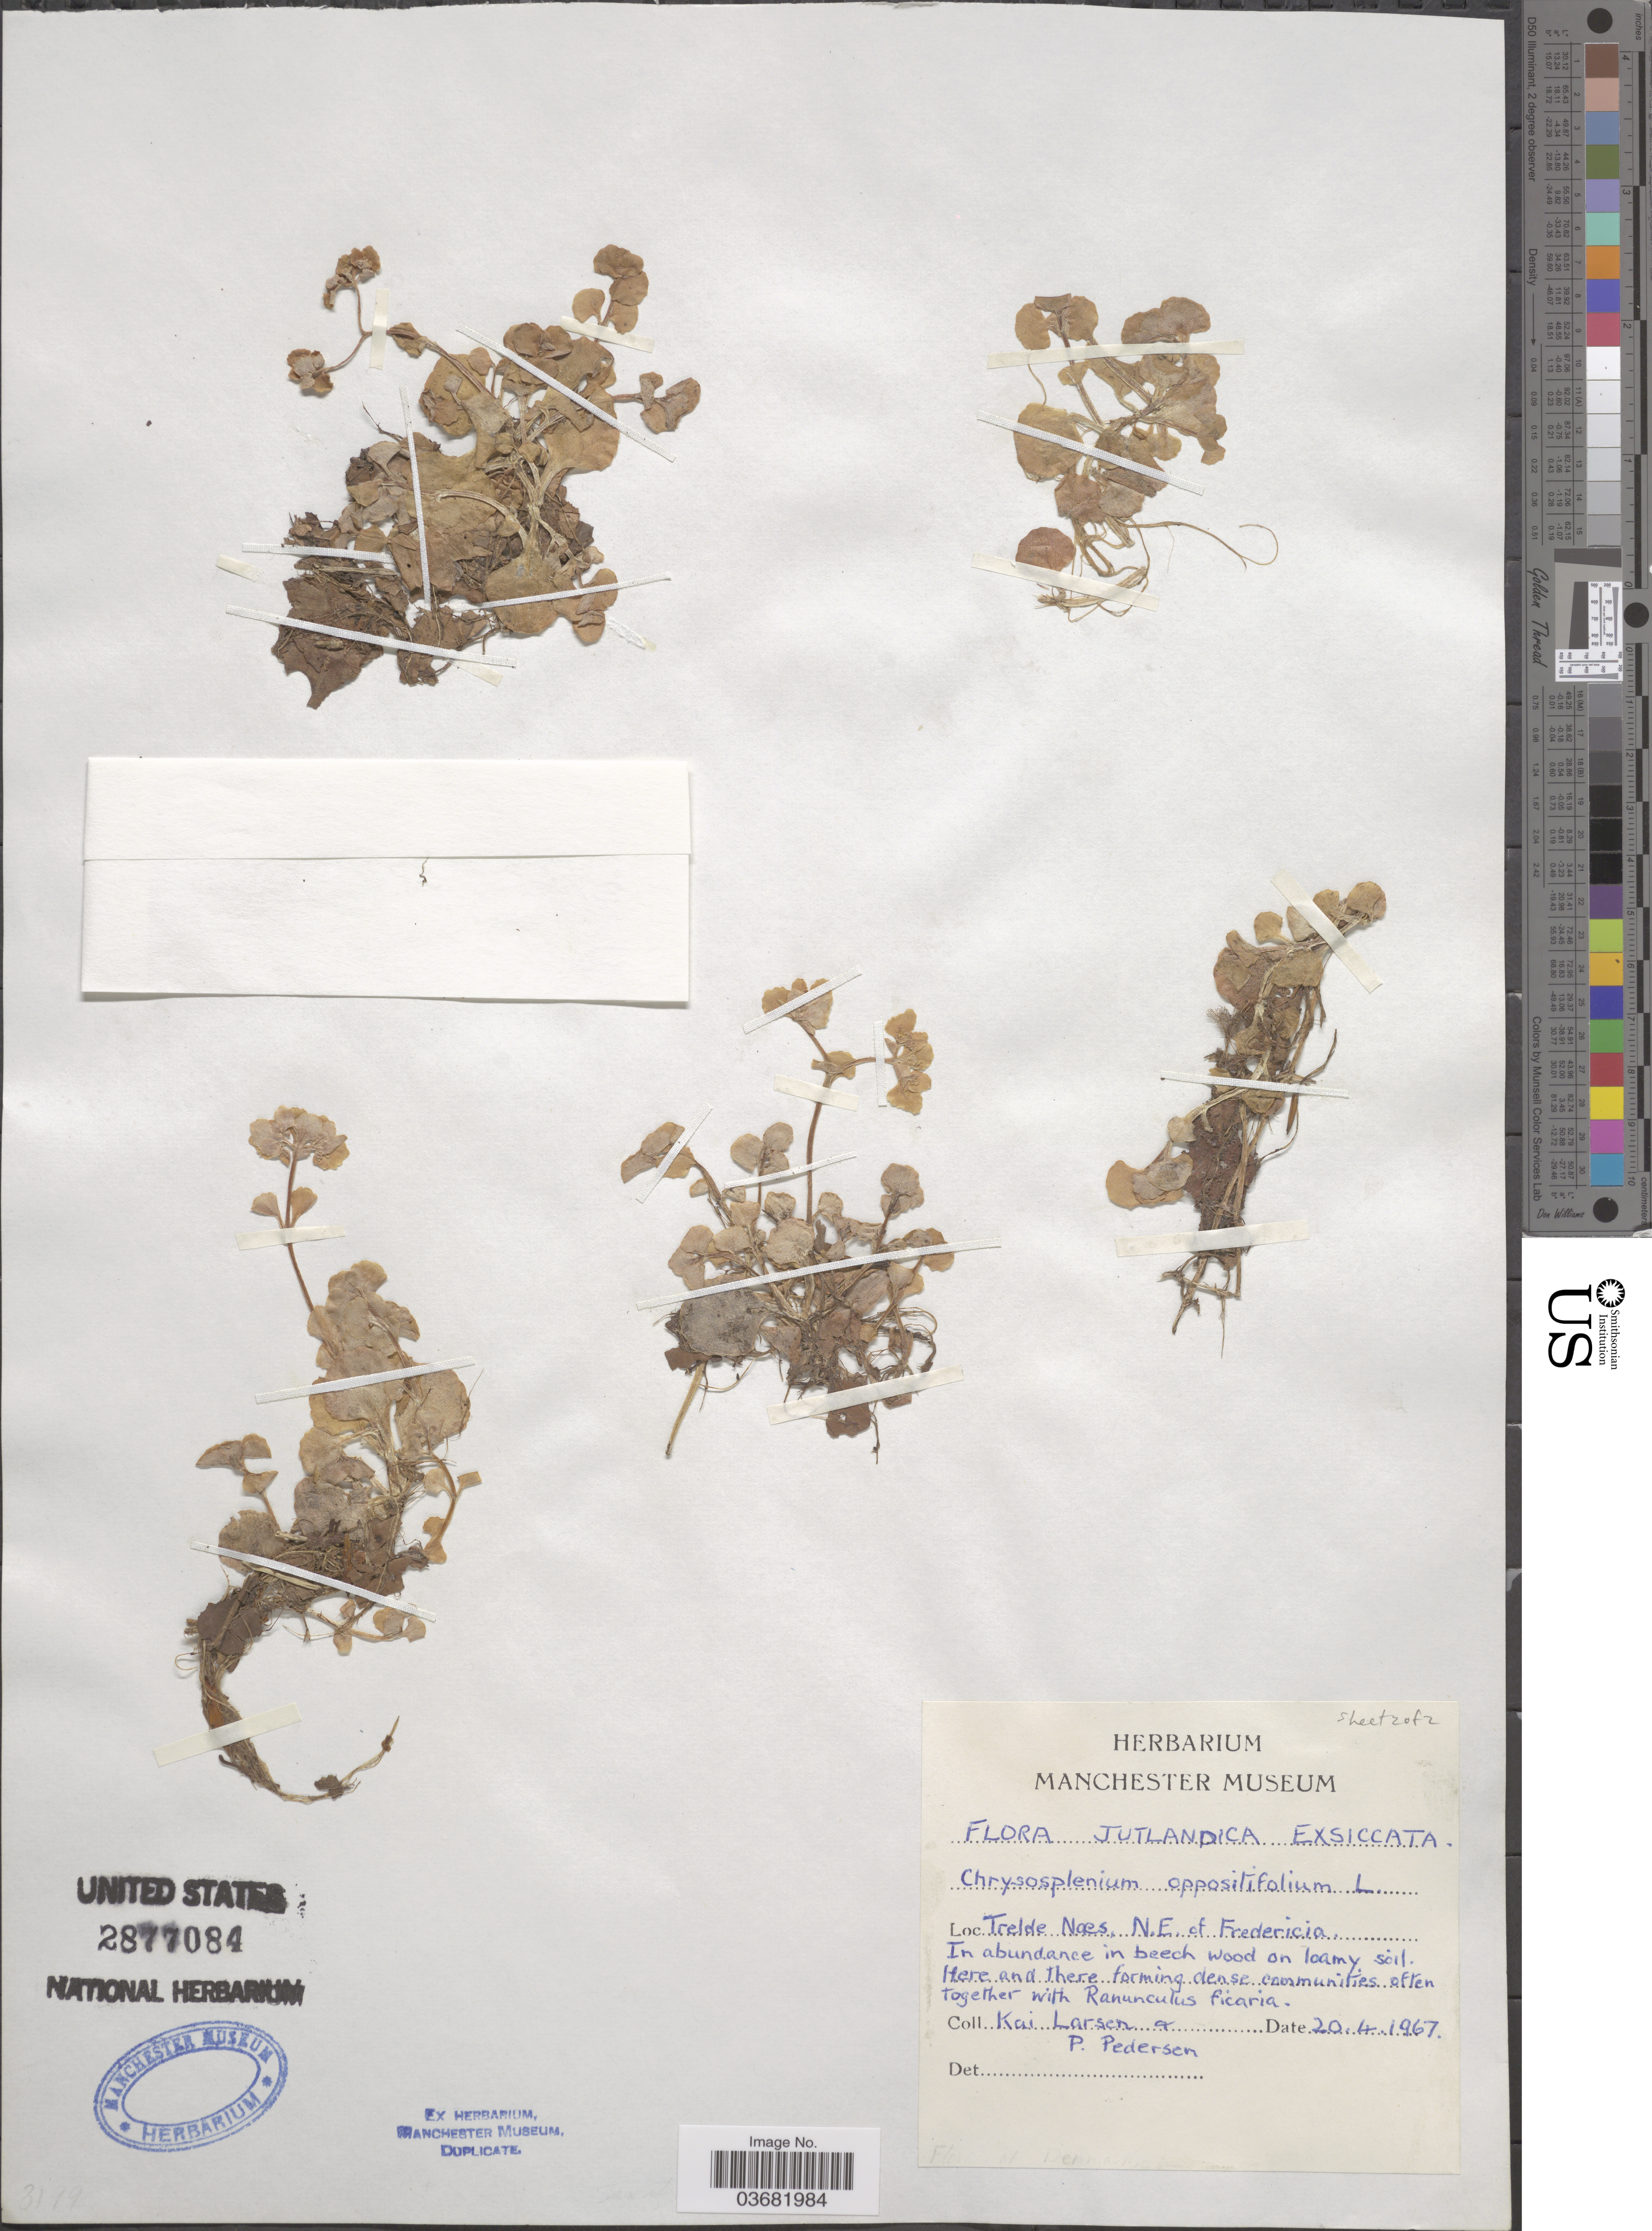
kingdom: Plantae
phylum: Tracheophyta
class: Magnoliopsida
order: Saxifragales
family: Saxifragaceae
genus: Chrysosplenium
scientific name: Chrysosplenium oppositifolium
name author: L.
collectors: K. Larsen & P. Pedersen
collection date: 1967-04-20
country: Denmark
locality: Jutlandica. Trelde Næs N.E. of Fredericia.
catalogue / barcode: US 2877084